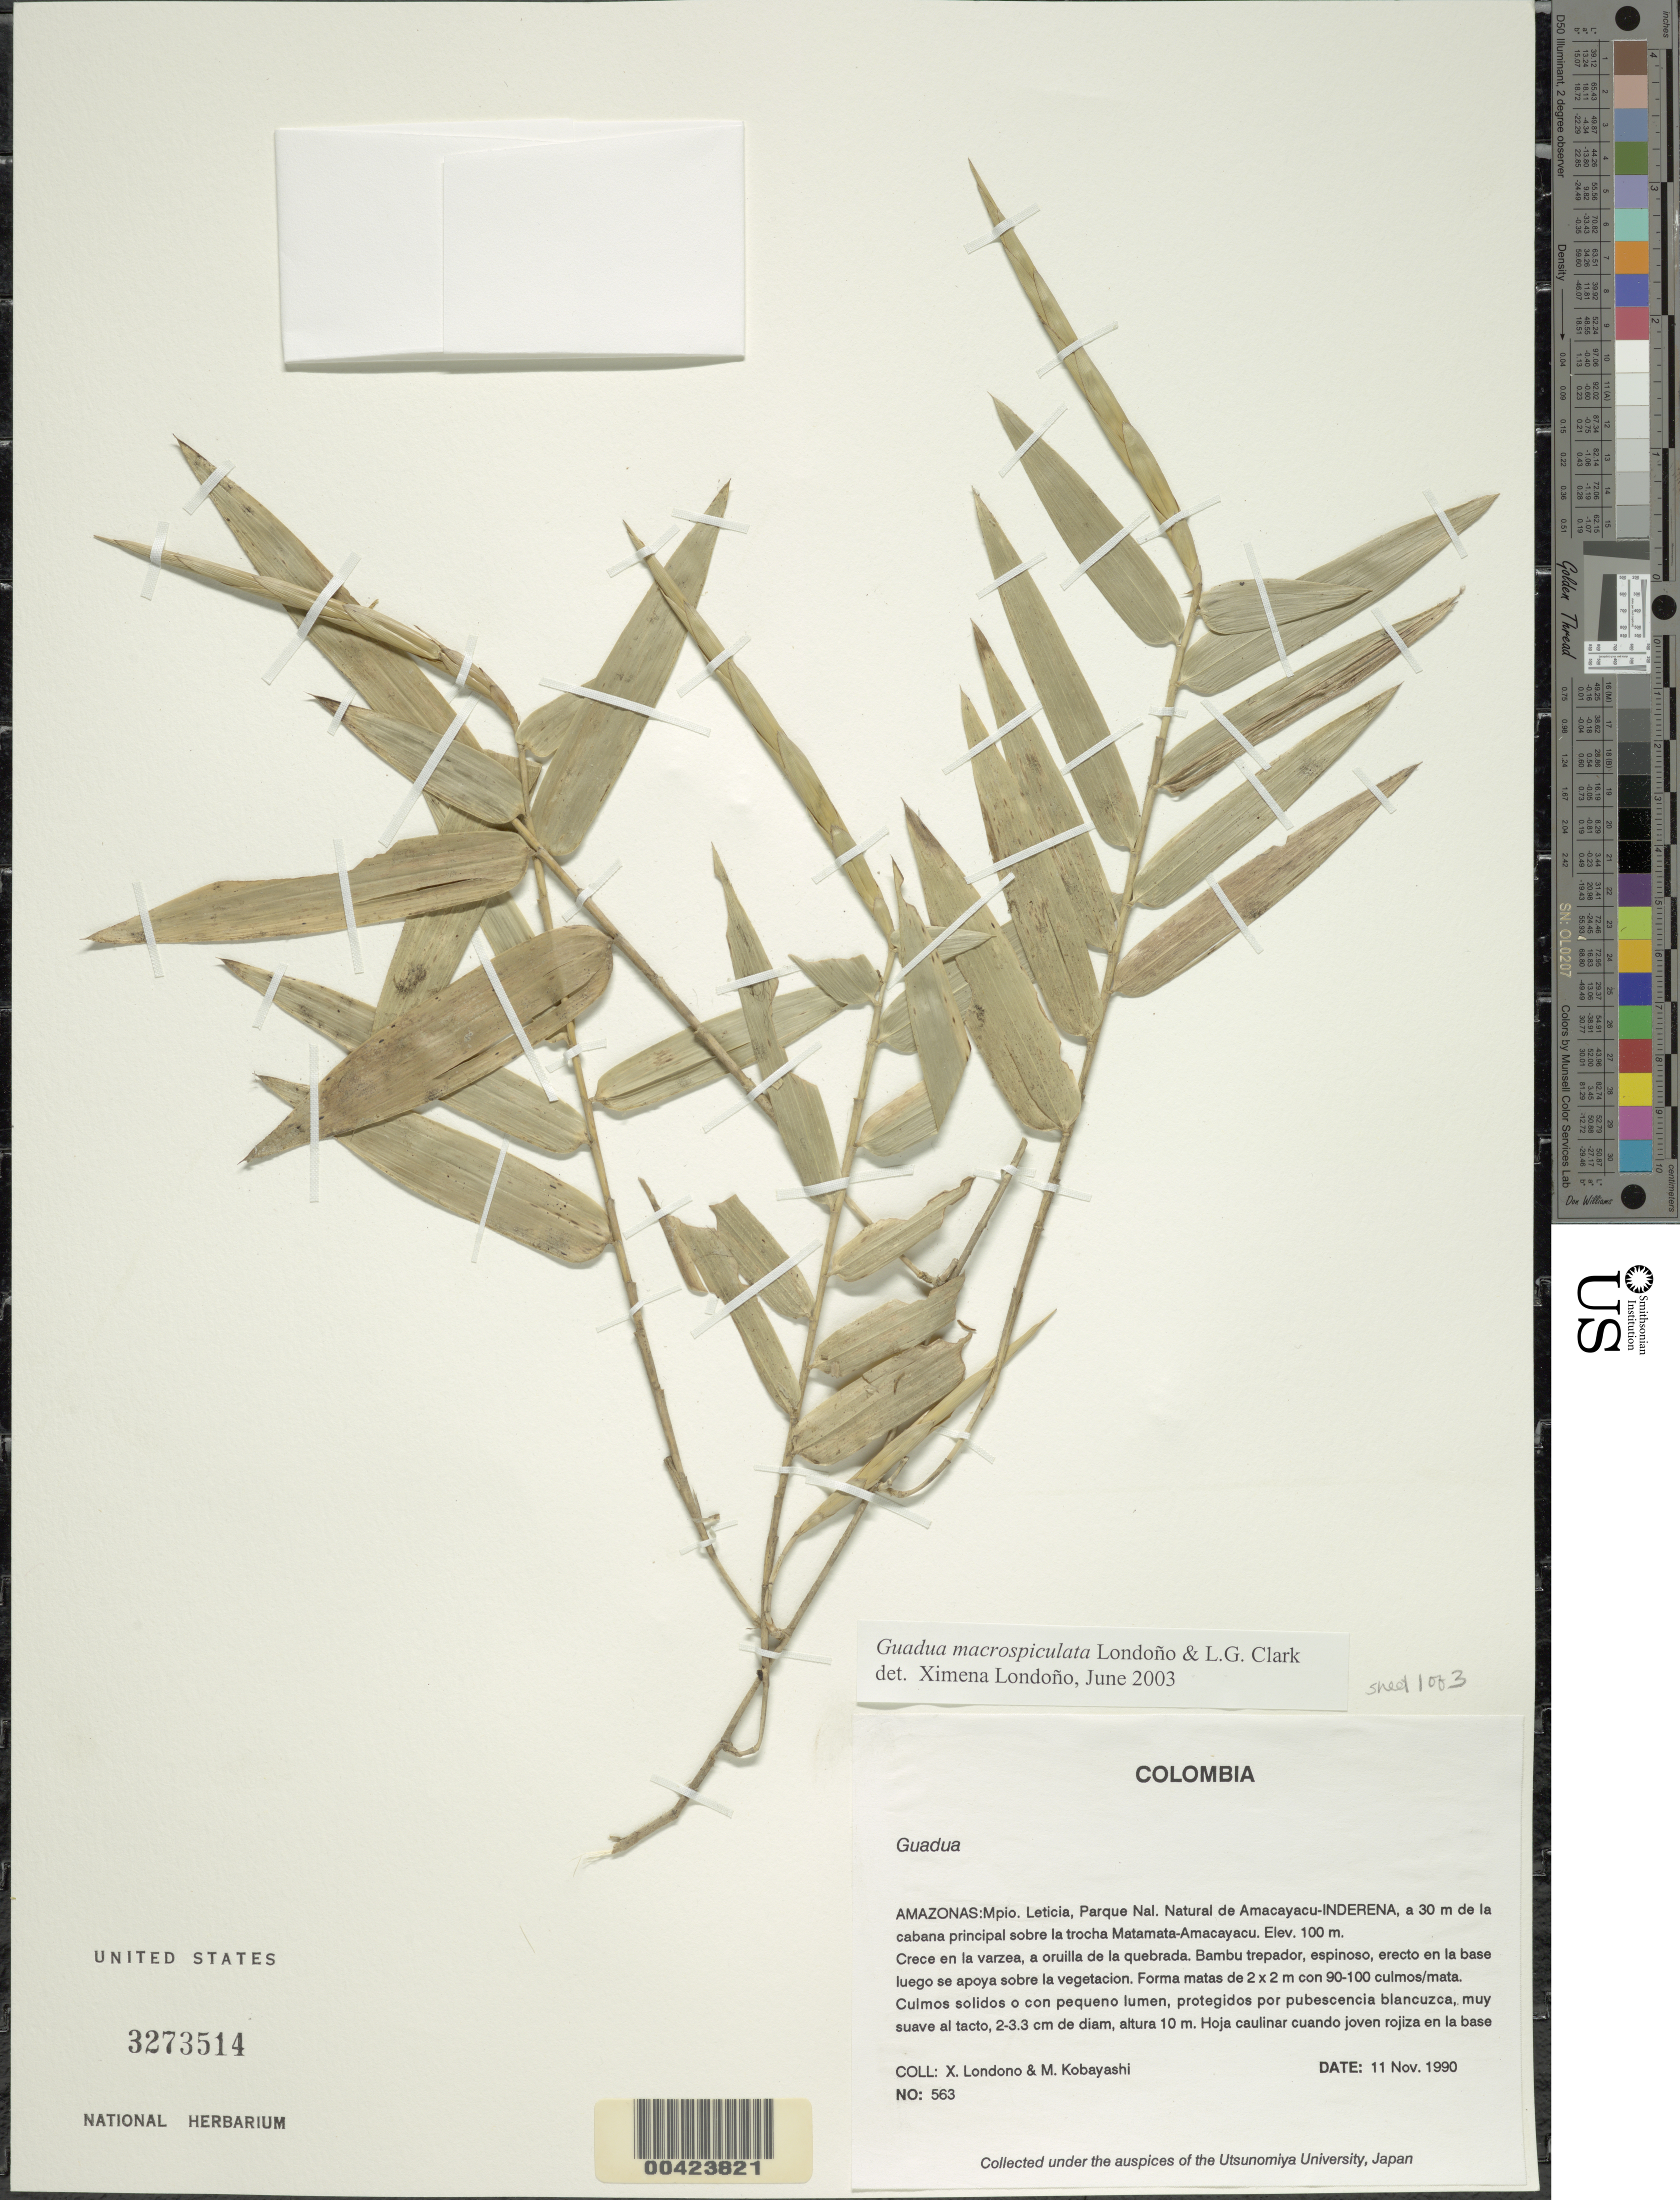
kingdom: Plantae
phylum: Tracheophyta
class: Liliopsida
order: Poales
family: Poaceae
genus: Guadua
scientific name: Guadua macrospiculata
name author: Londoño & L.G. Clark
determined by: Londoño, X., (TULV), Jardin Botanico "Juan Maria Cespedes"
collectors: X. Londoño & M. Kobayashi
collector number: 563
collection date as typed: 11 Nov 1990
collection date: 1990-11-11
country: Colombia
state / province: Amazônas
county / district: Leticia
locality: Parque Nacional Natural de Amaca-Yacu - Inderena, a 30 m de la Cabana Principal Sobre la Trocha Matamata-Amaca-Yacu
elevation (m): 100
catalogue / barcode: US 3273514